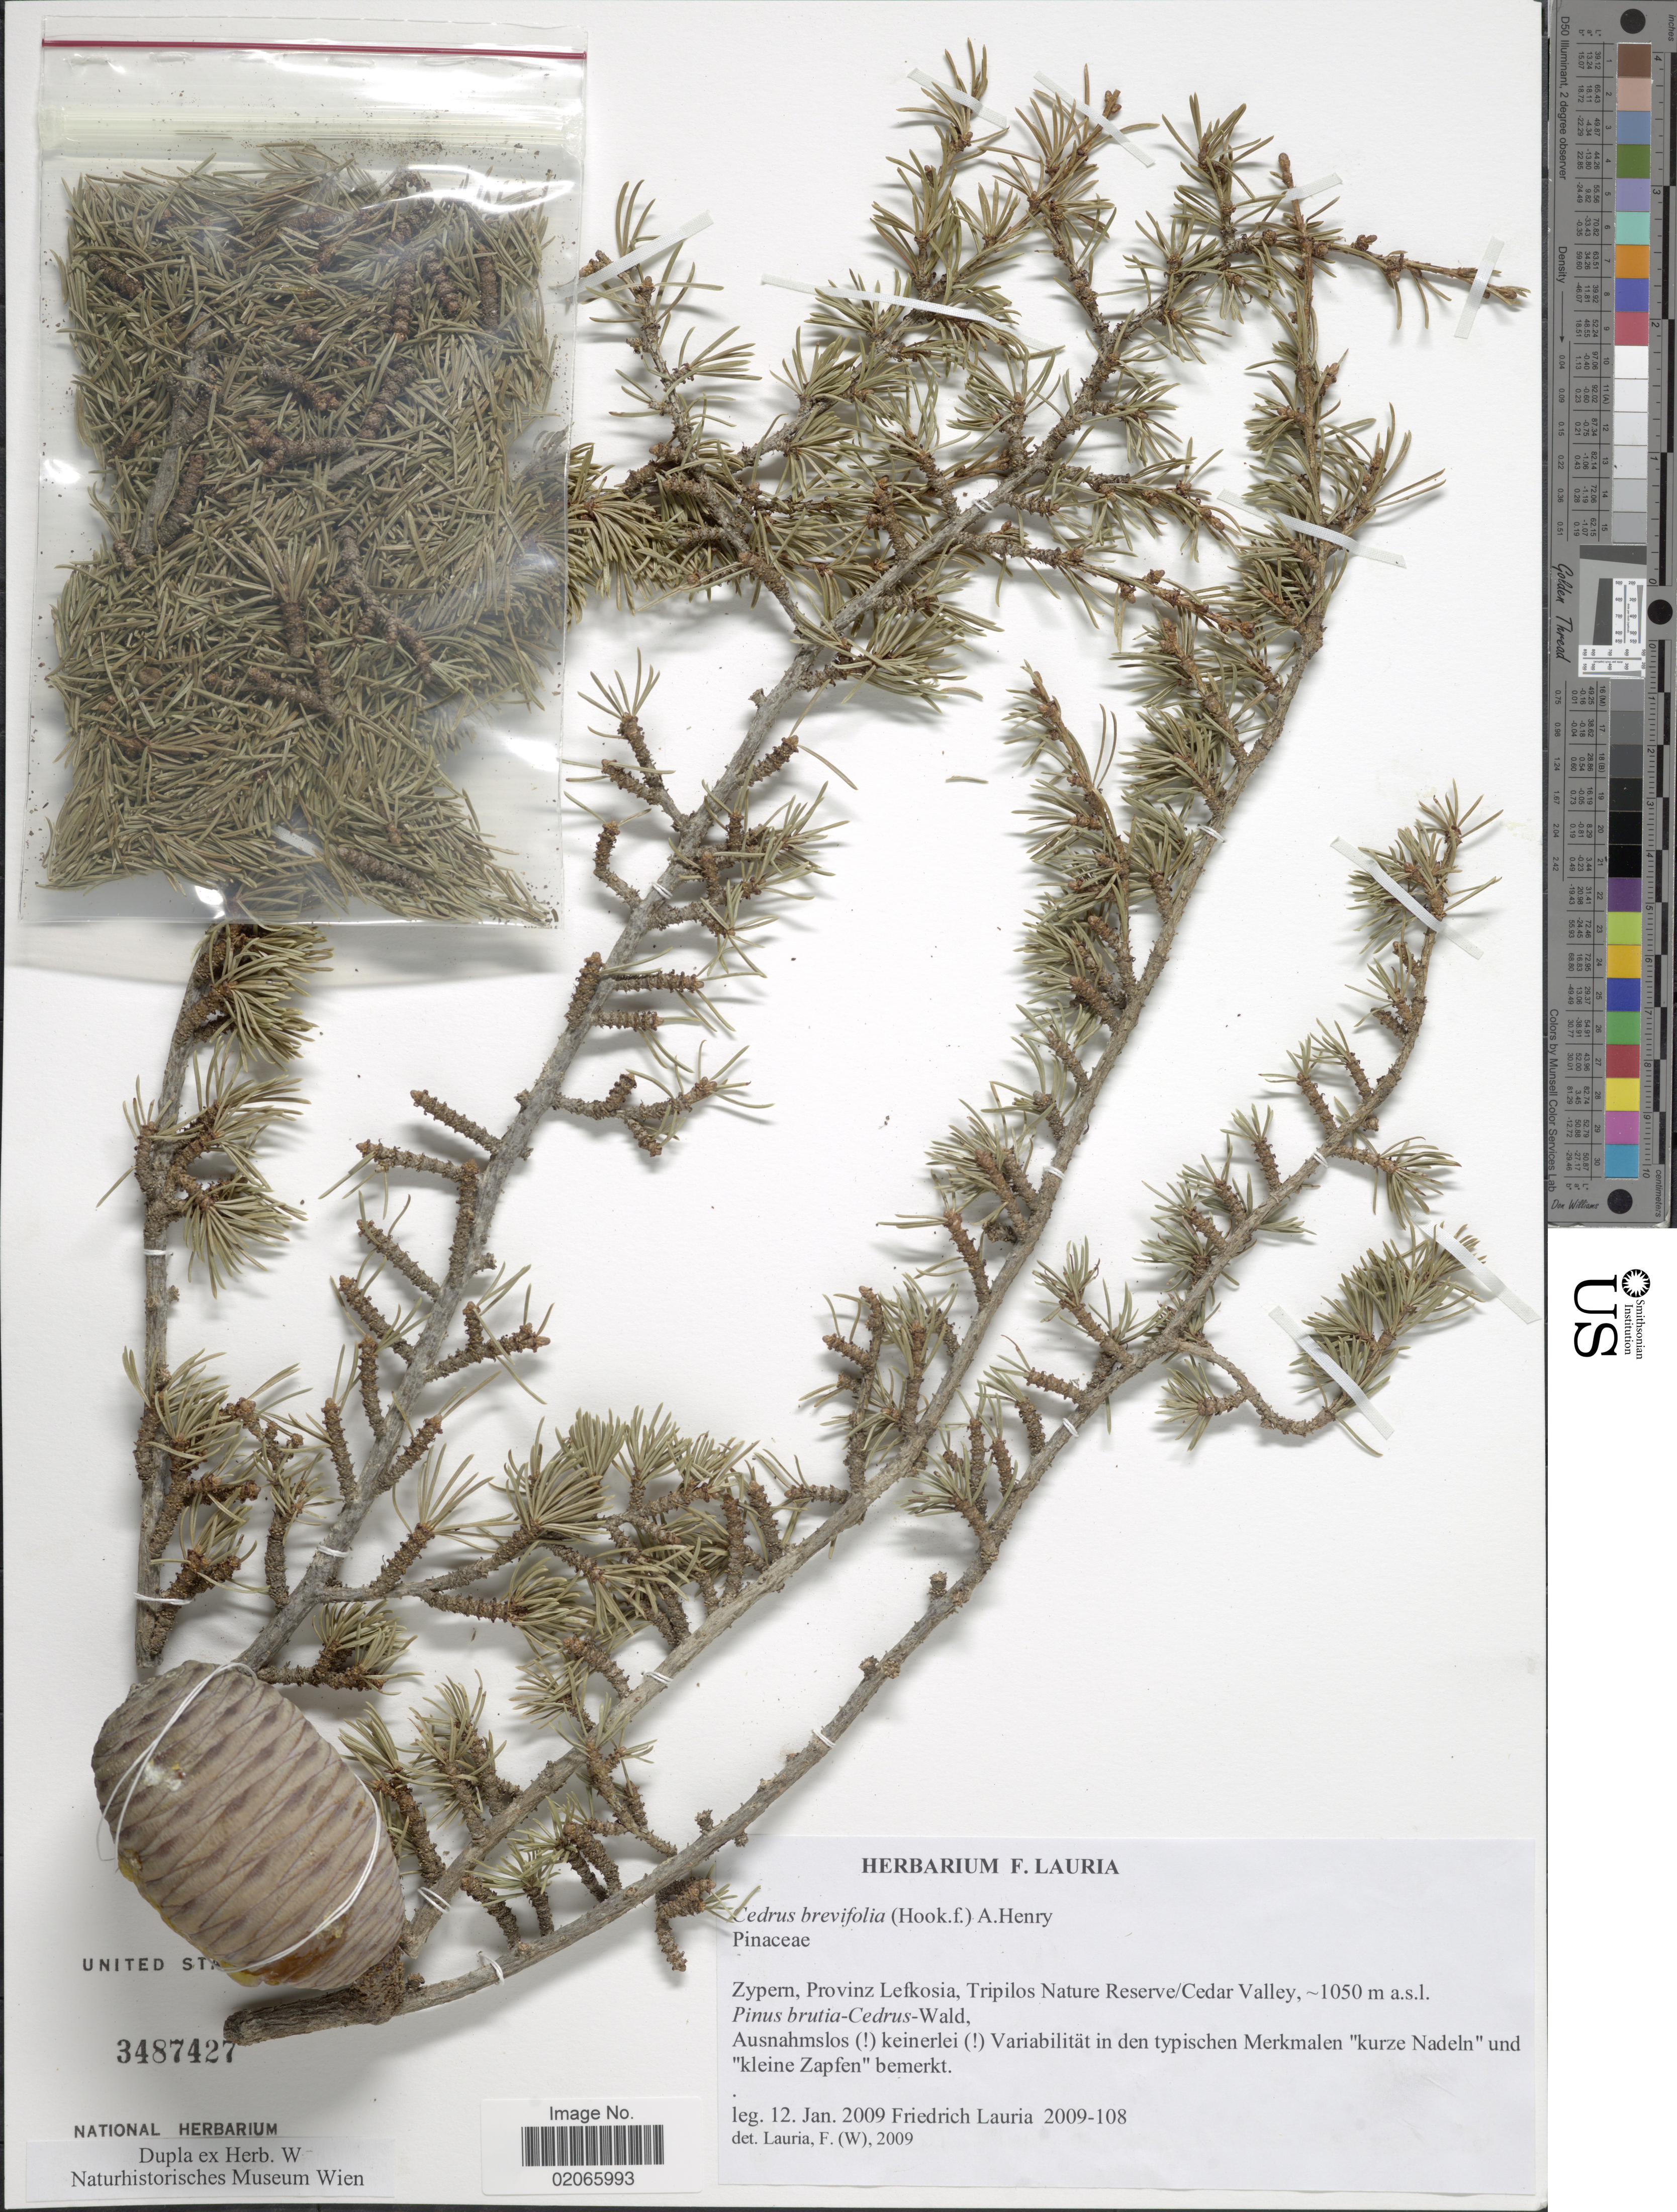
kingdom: Plantae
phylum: Tracheophyta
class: Pinopsida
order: Pinales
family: Pinaceae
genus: Cedrus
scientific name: Cedrus brevifolia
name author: (Hook. f.) Henry ex Elwes & Henry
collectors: F. Lauria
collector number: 2009-108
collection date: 2009-01-12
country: Cyprus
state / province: Lefkosía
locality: Zypern, Provinz Lefkosia, Tripilos Nature Reserve/Cedar Valley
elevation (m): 1050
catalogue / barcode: US 3487427